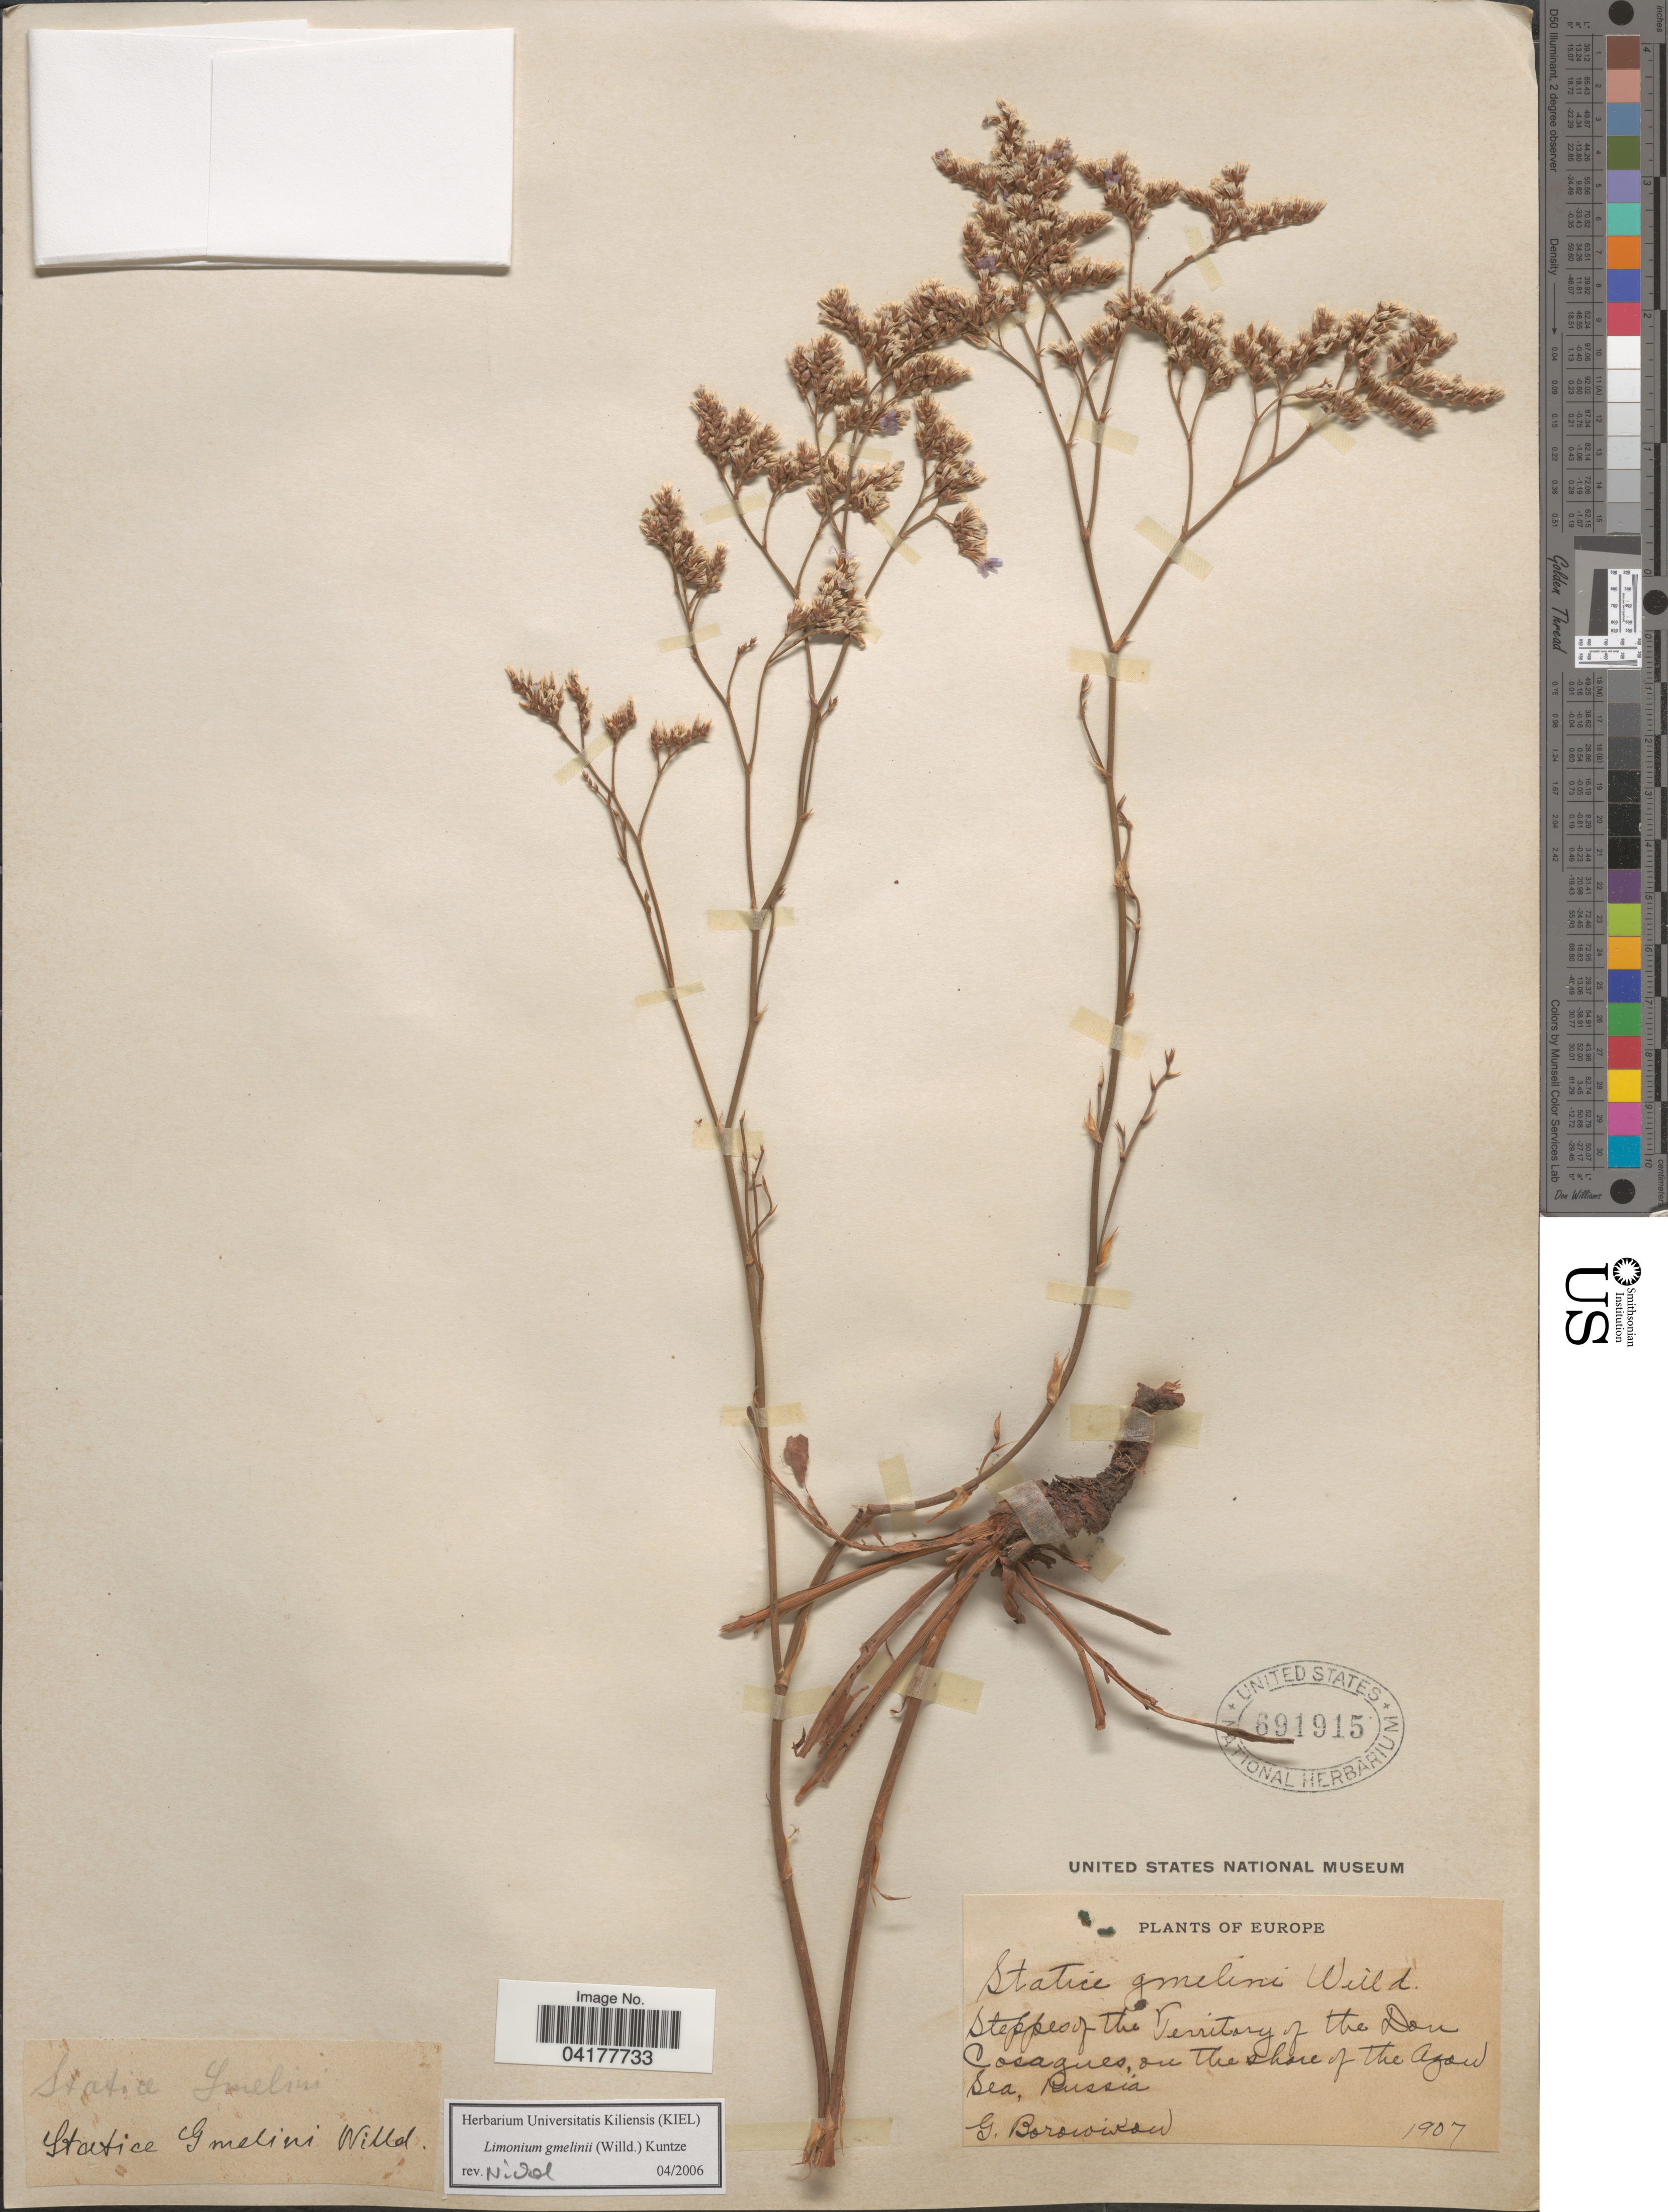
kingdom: Plantae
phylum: Tracheophyta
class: Magnoliopsida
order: Caryophyllales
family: Plumbaginaceae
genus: Limonium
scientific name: Limonium gmelinii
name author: (Willd.) Kuntze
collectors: G. Borowikow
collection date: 1907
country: Russian Federation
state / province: Rostov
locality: Europe. Steppes of The Territory of the Don Cosagues on The shore of The Azov Sea, Russia.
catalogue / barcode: US 691915